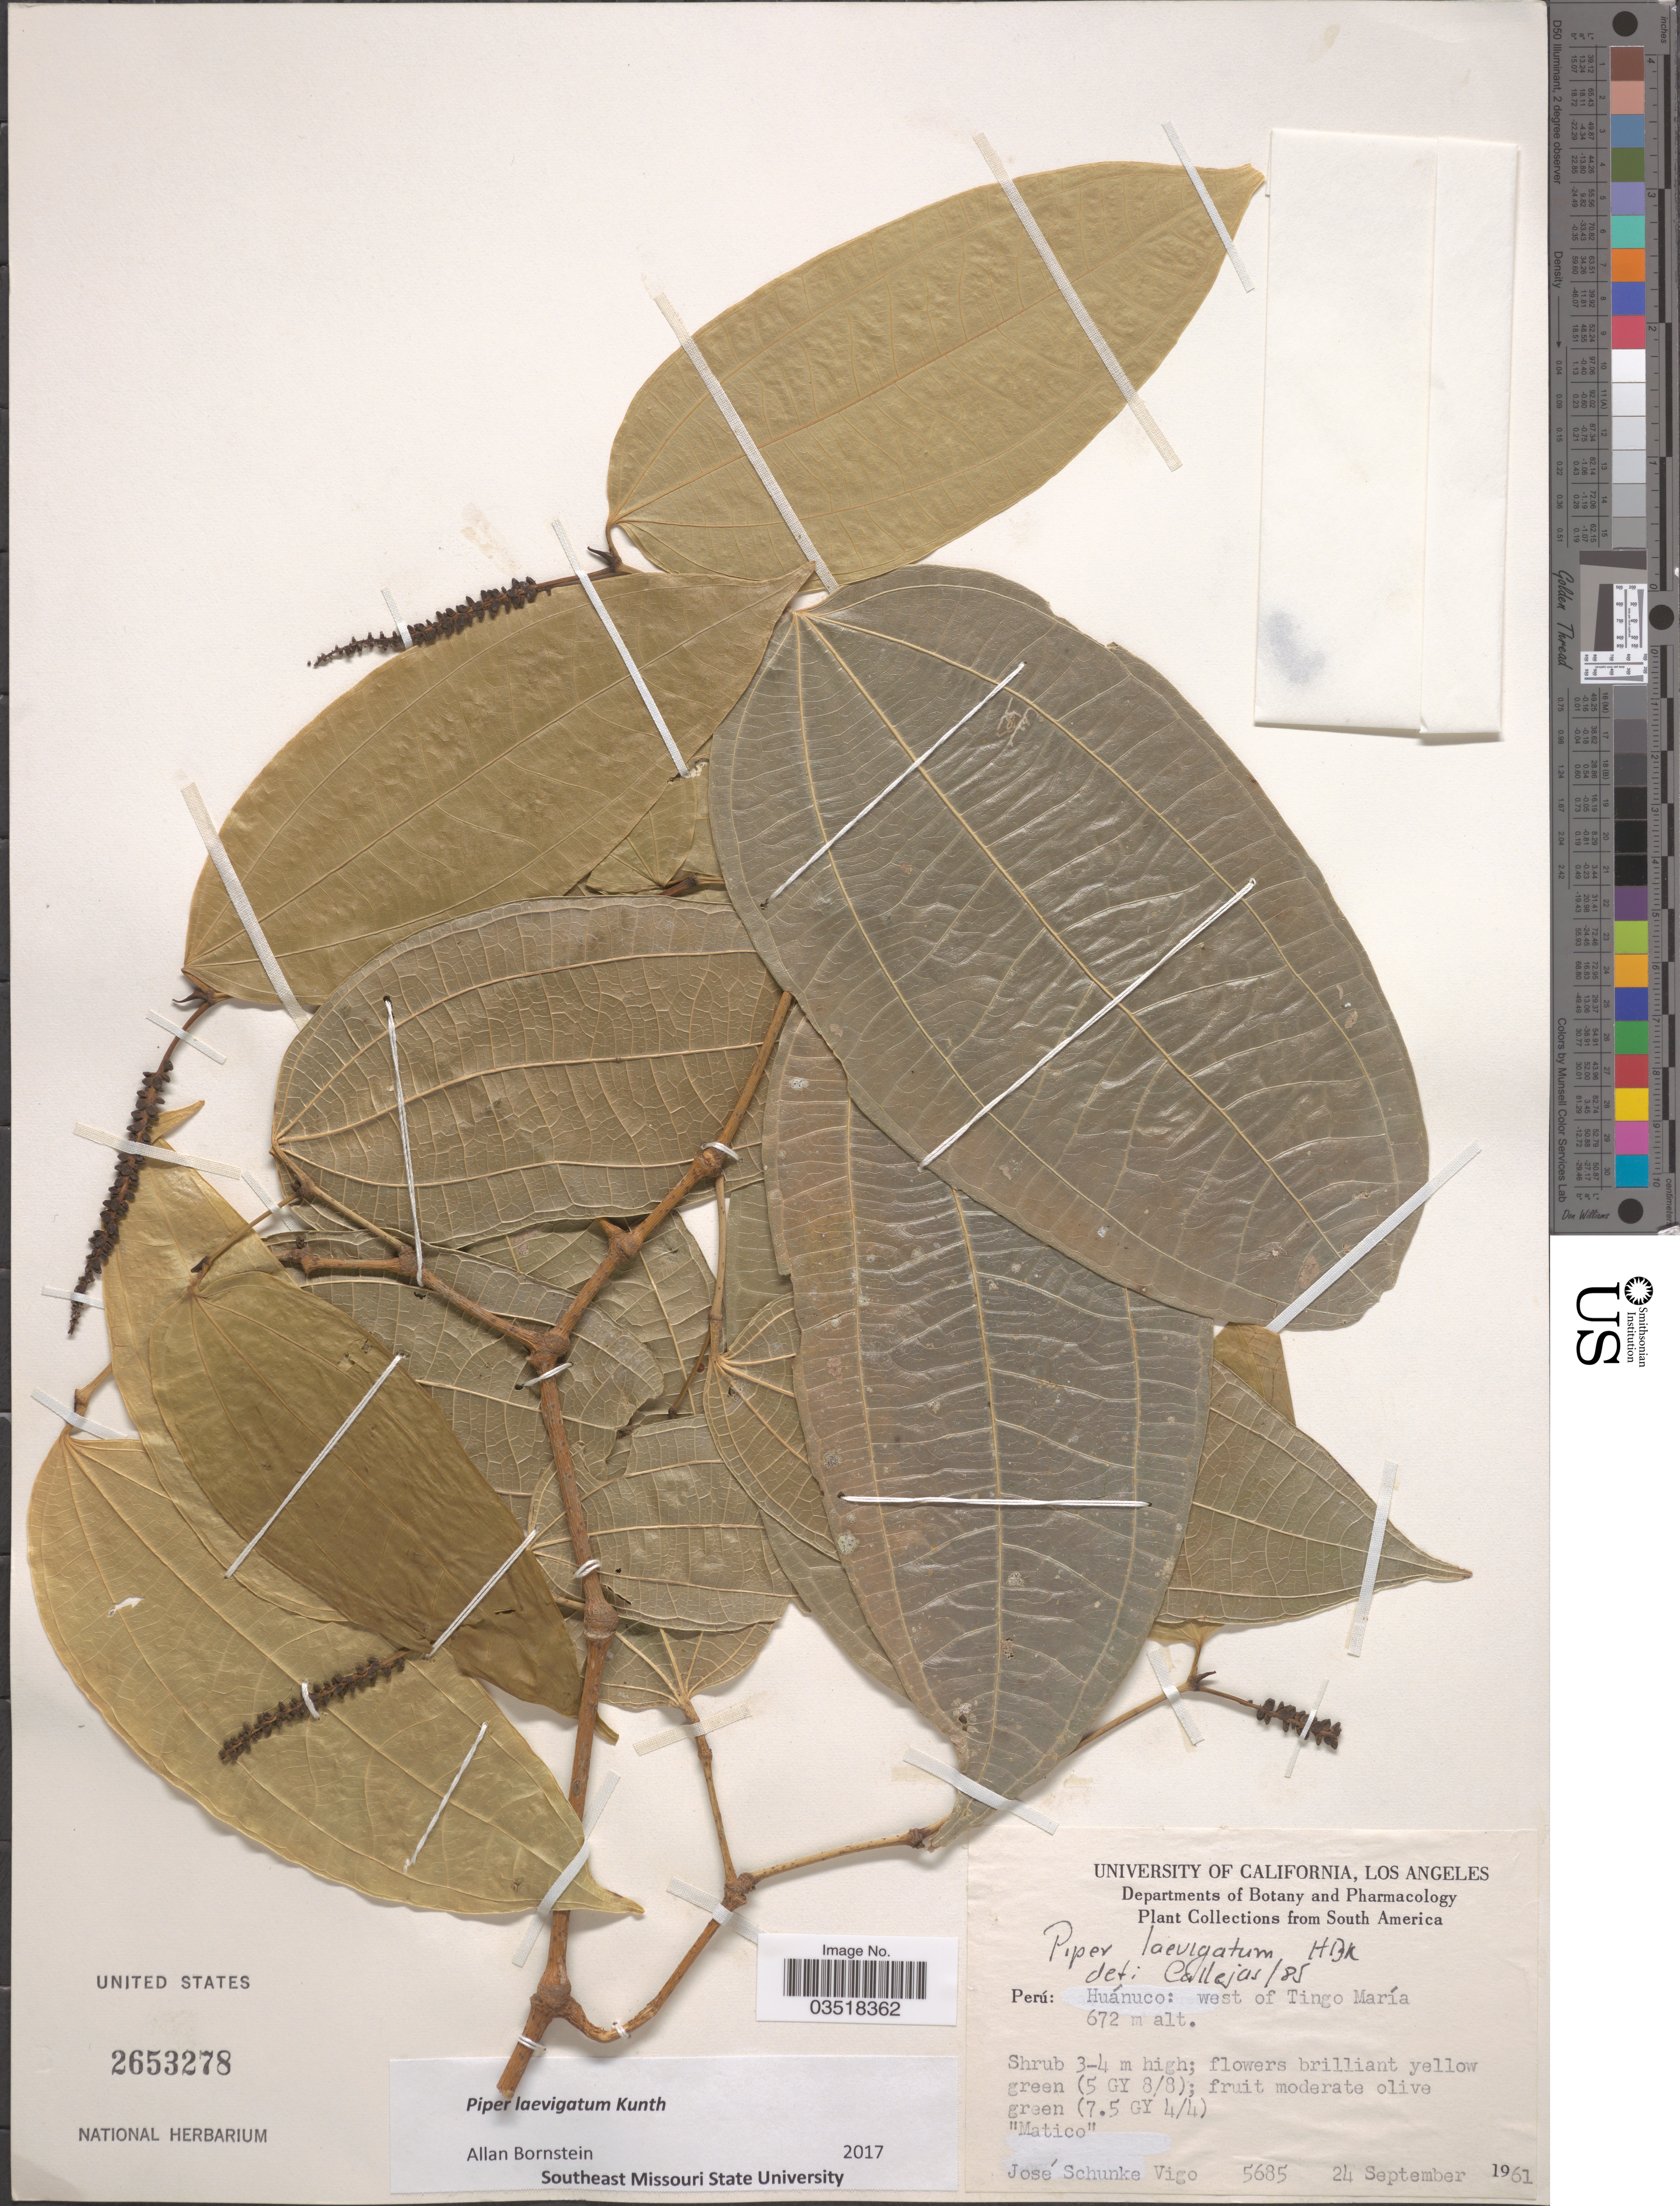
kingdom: Plantae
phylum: Tracheophyta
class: Magnoliopsida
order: Piperales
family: Piperaceae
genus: Piper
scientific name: Piper laevigatum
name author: Kunth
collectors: J. Schunke Vigo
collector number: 5685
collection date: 1961-09-24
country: Peru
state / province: Huánuco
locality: West of Tingo María.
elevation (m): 672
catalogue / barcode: US 2653278